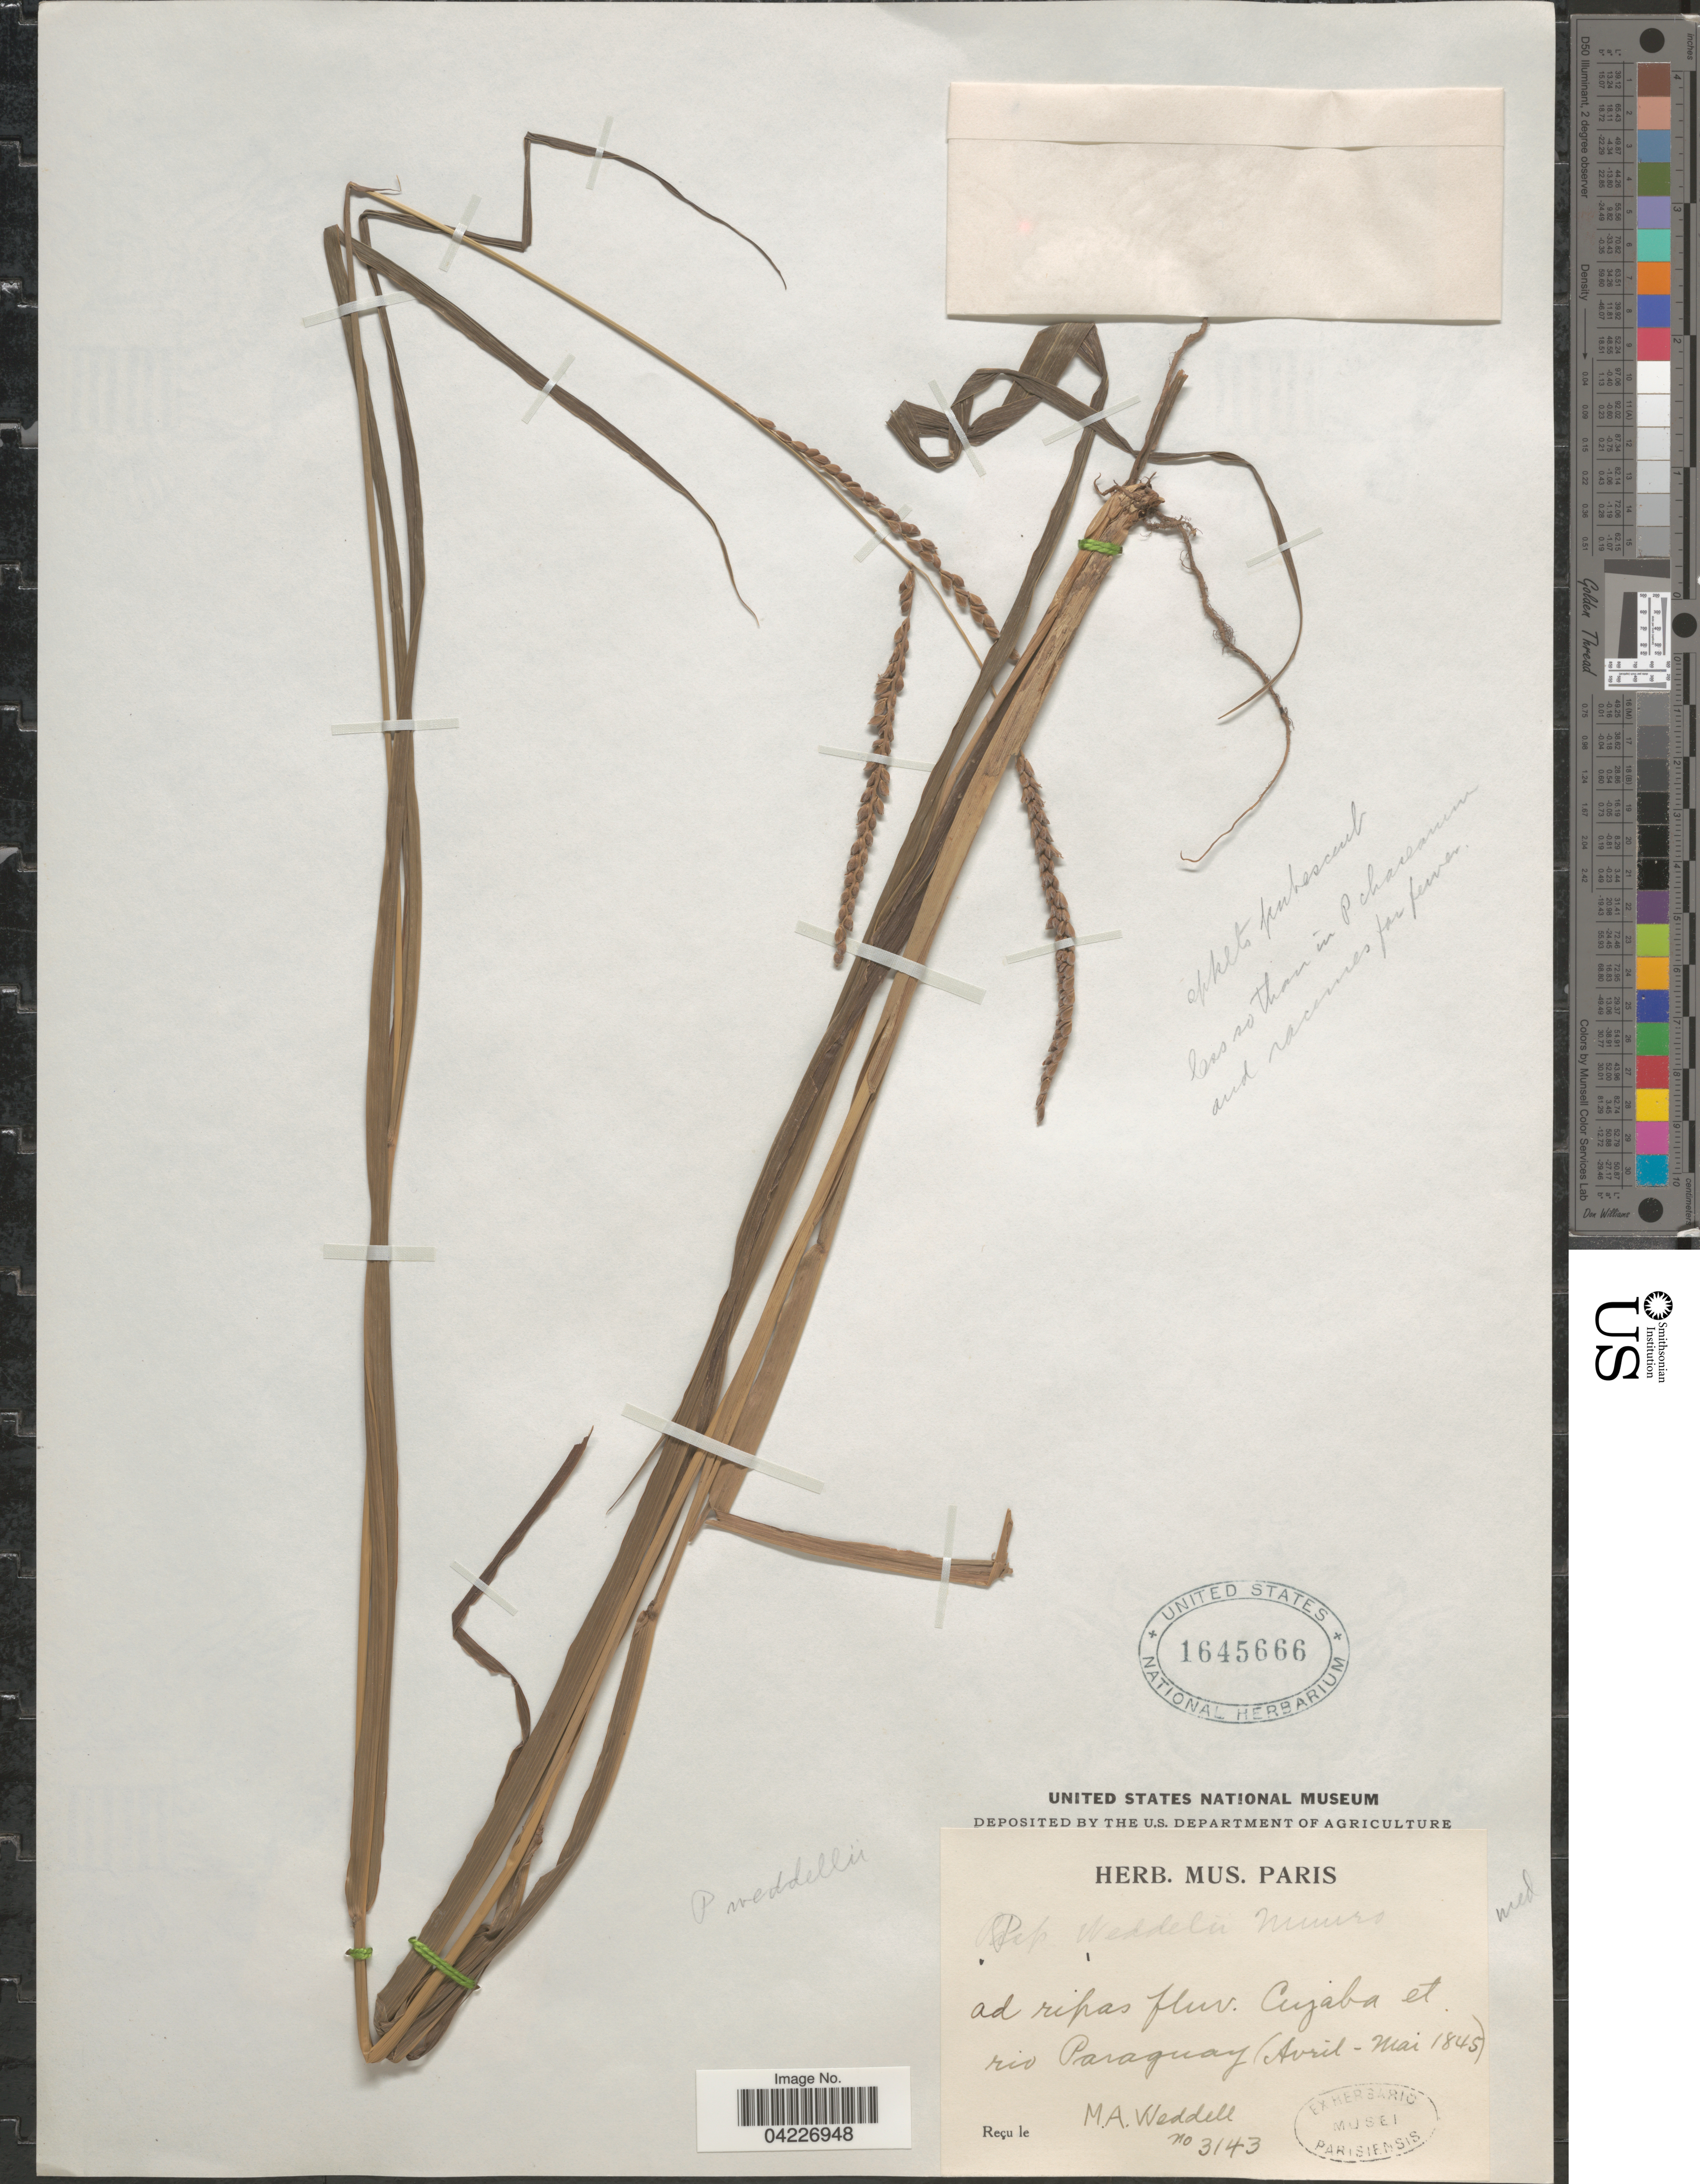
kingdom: Plantae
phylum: Tracheophyta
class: Liliopsida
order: Poales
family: Poaceae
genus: Paspalum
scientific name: Paspalum sp.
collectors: M. Weddell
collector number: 3143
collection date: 1845-04/1845-05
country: Paraguay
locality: Ad ripas fluv. Cujaba et rio Paraguay.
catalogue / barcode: US 1645666